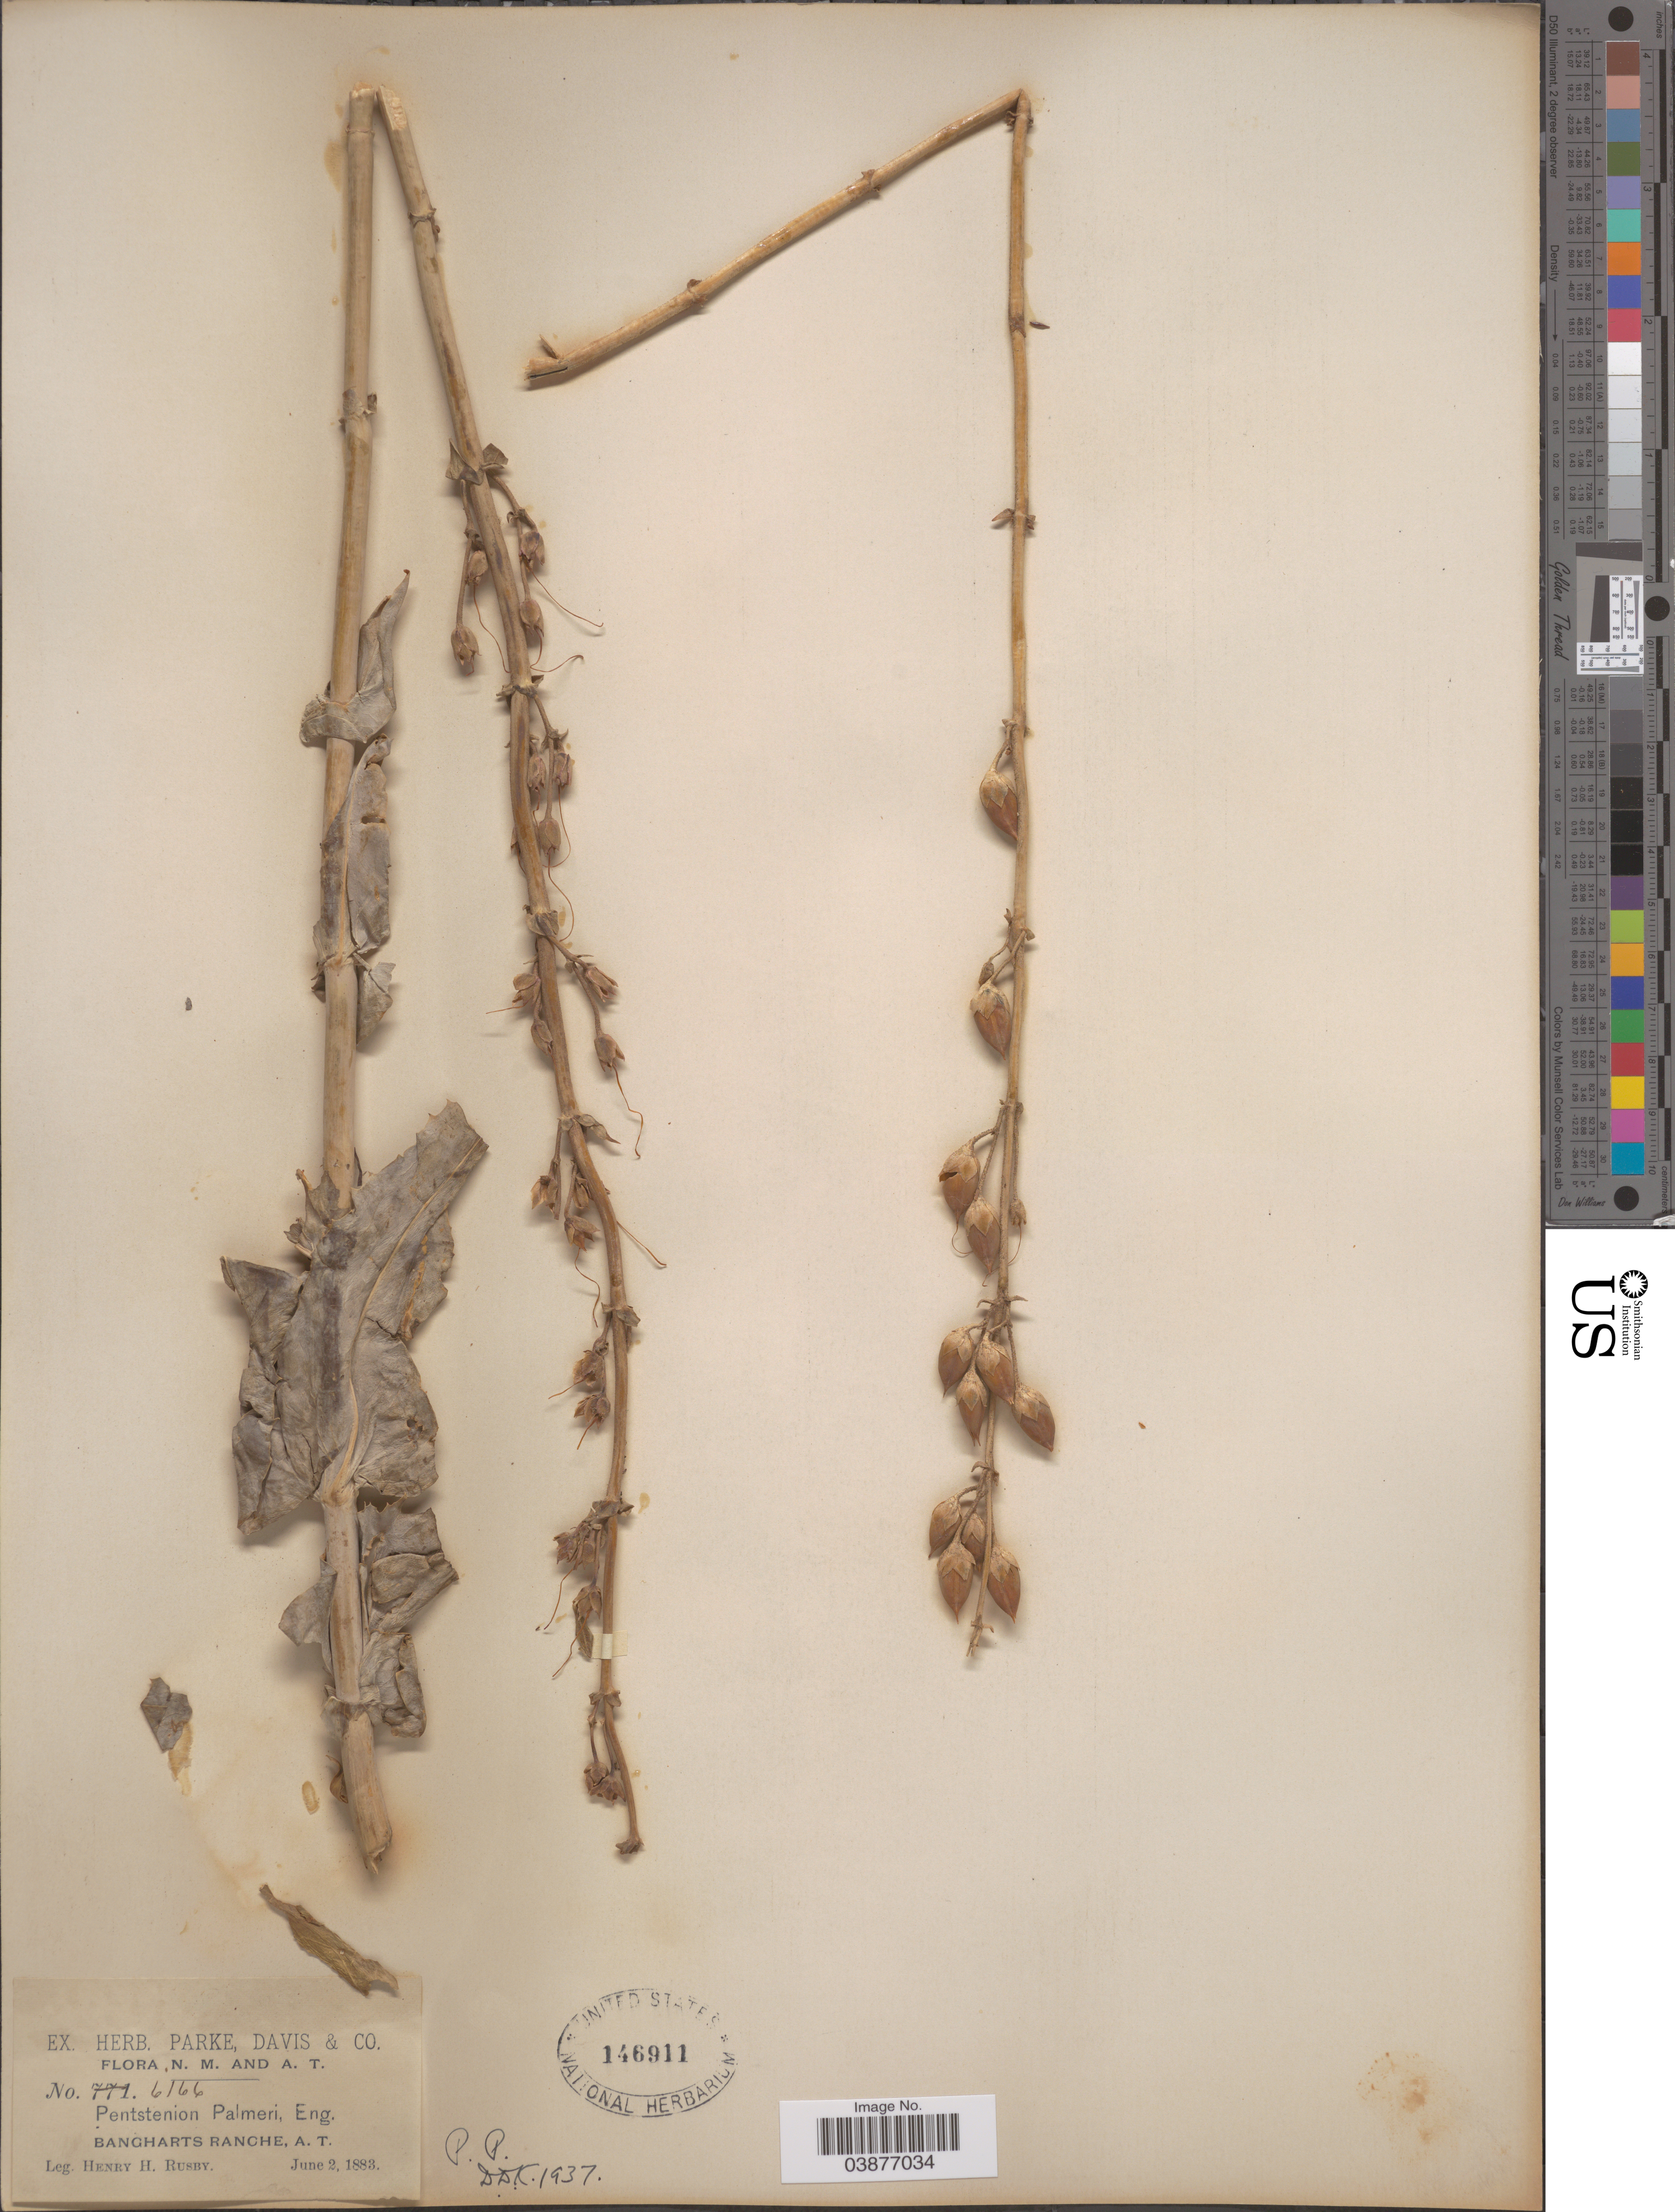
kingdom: Plantae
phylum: Tracheophyta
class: Magnoliopsida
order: Lamiales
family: Plantaginaceae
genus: Penstemon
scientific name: Penstemon palmeri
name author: A. Gray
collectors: H. H. Rusby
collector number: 6166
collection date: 1883-06-02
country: United States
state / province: Arizona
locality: Bangharts Ranche, A. T.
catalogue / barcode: US 146911